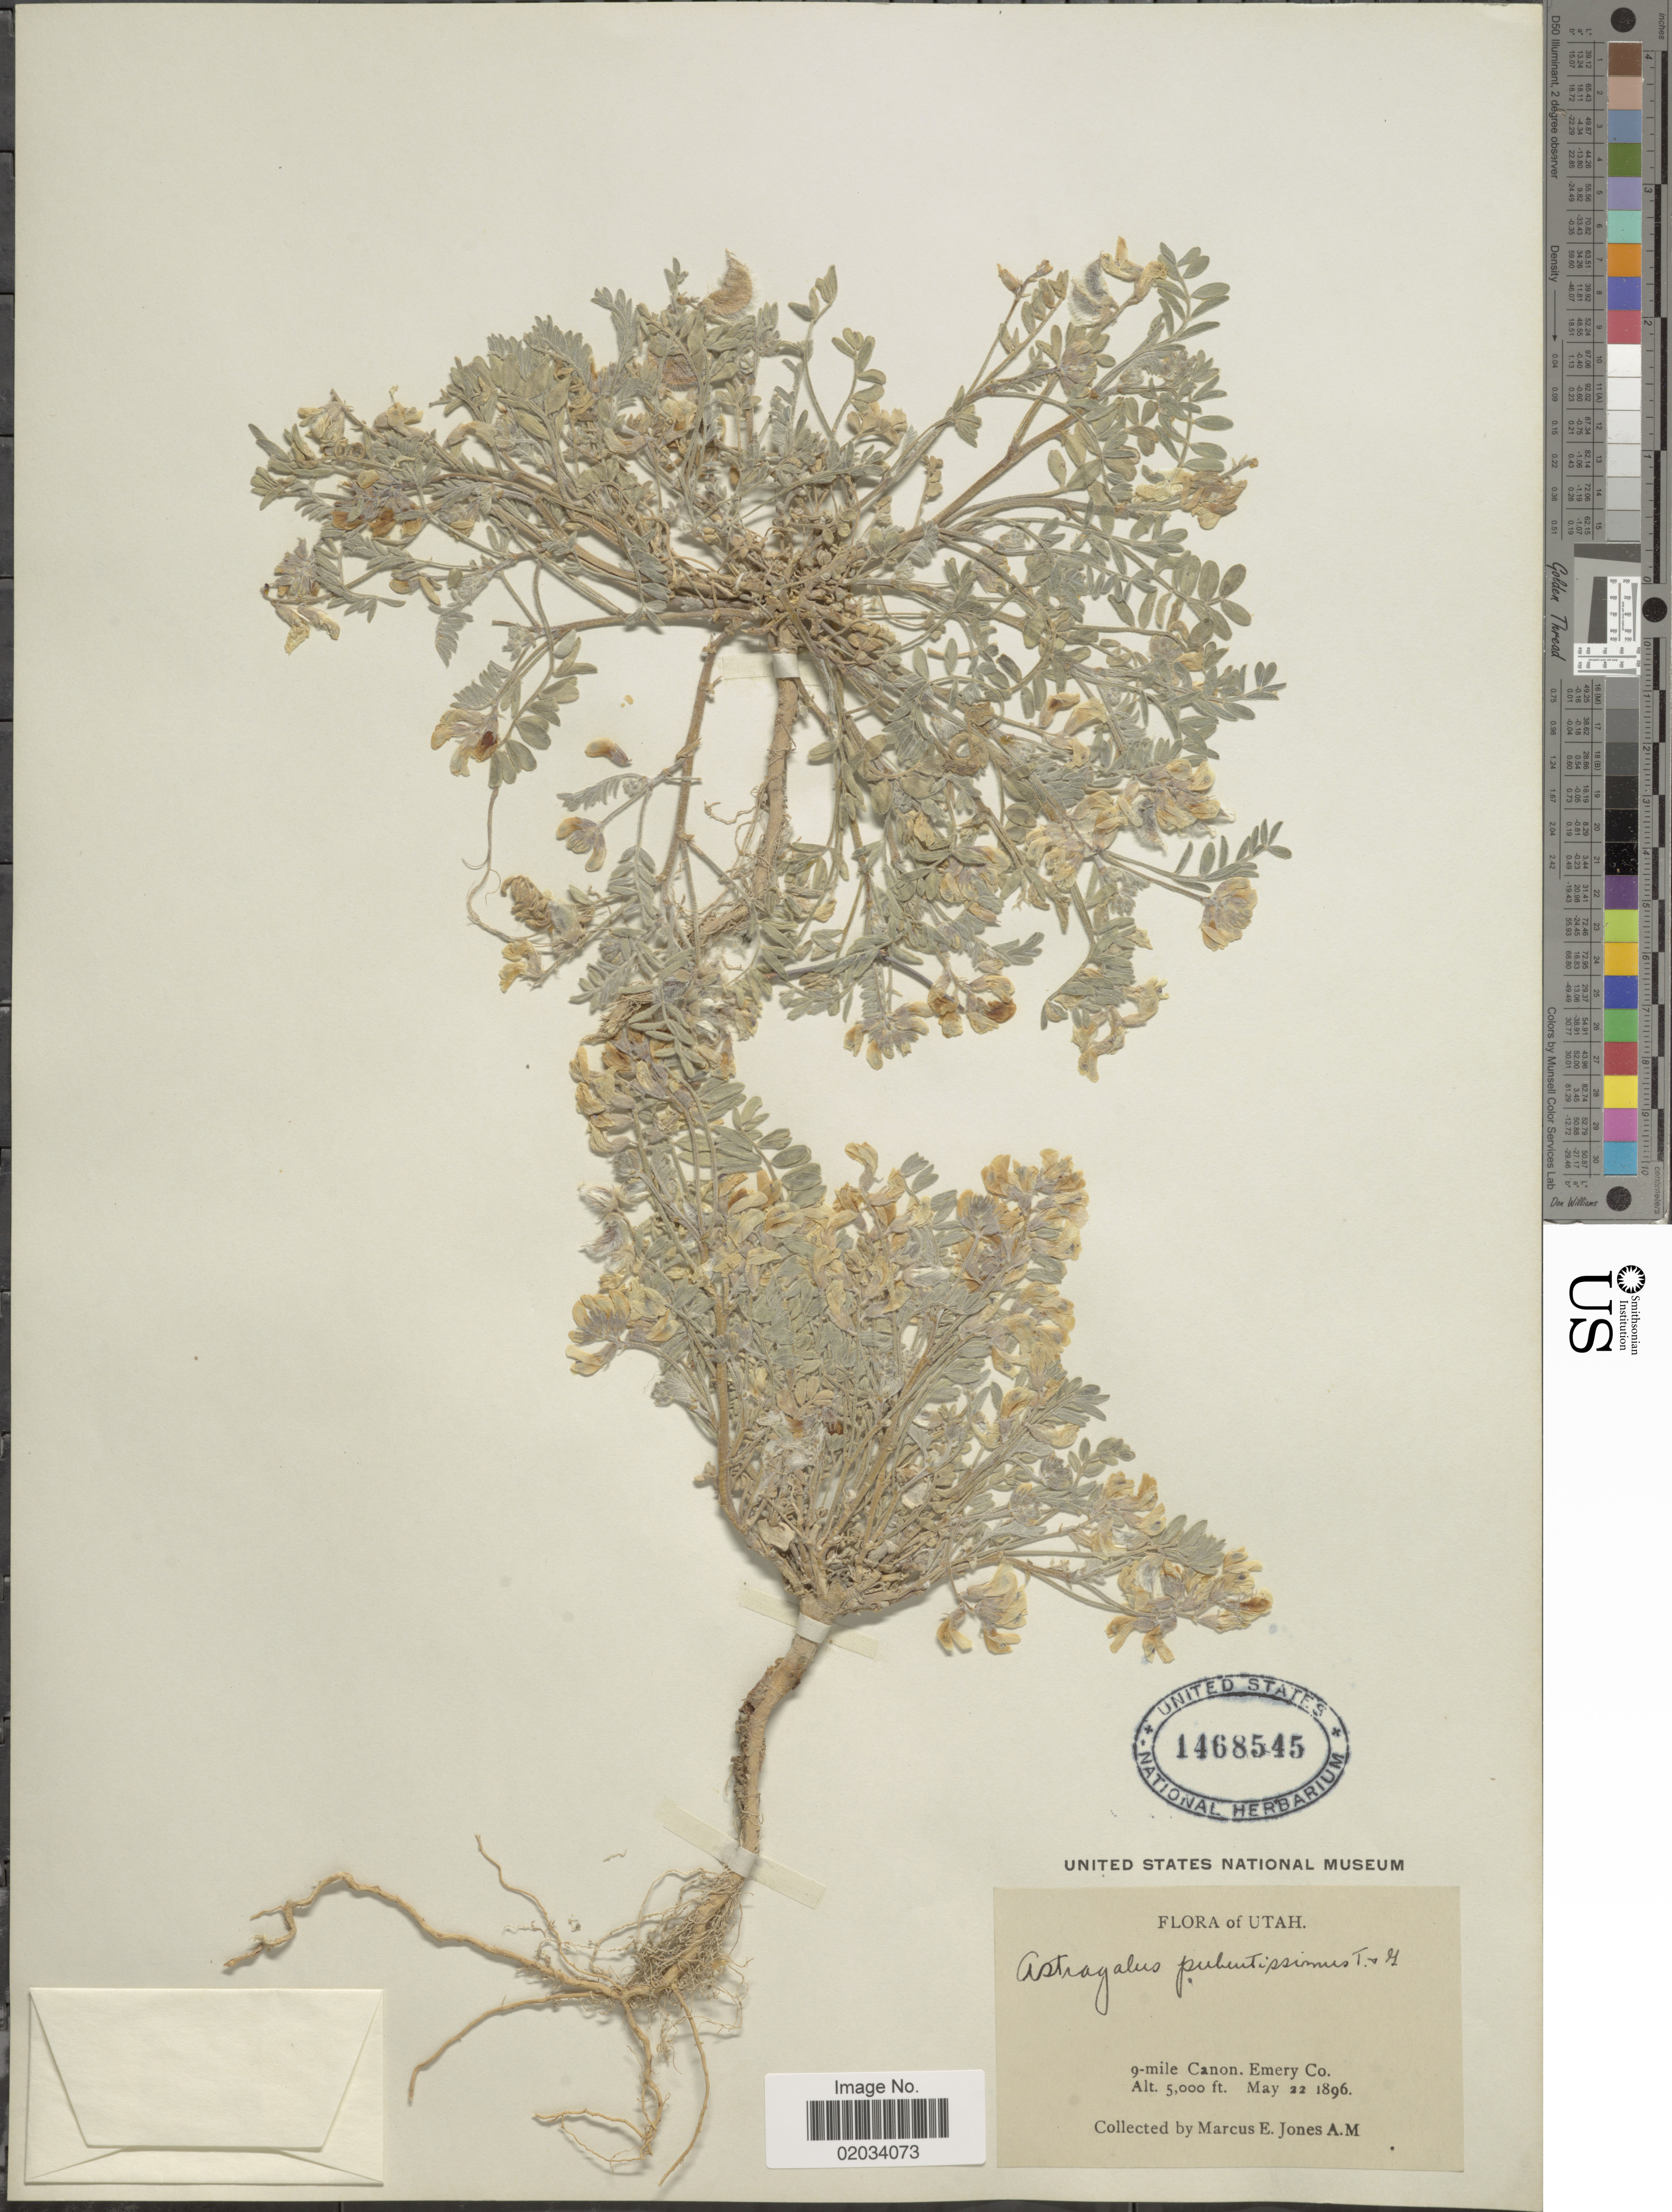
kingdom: Plantae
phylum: Tracheophyta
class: Magnoliopsida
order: Fabales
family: Fabaceae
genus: Astragalus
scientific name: Astragalus pubentissimus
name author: Torr. & A. Gray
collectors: M. E. Jones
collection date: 1896-05-22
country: United States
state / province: Utah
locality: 9 mile Canon, Emery Co.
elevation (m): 1524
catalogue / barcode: US 1468545